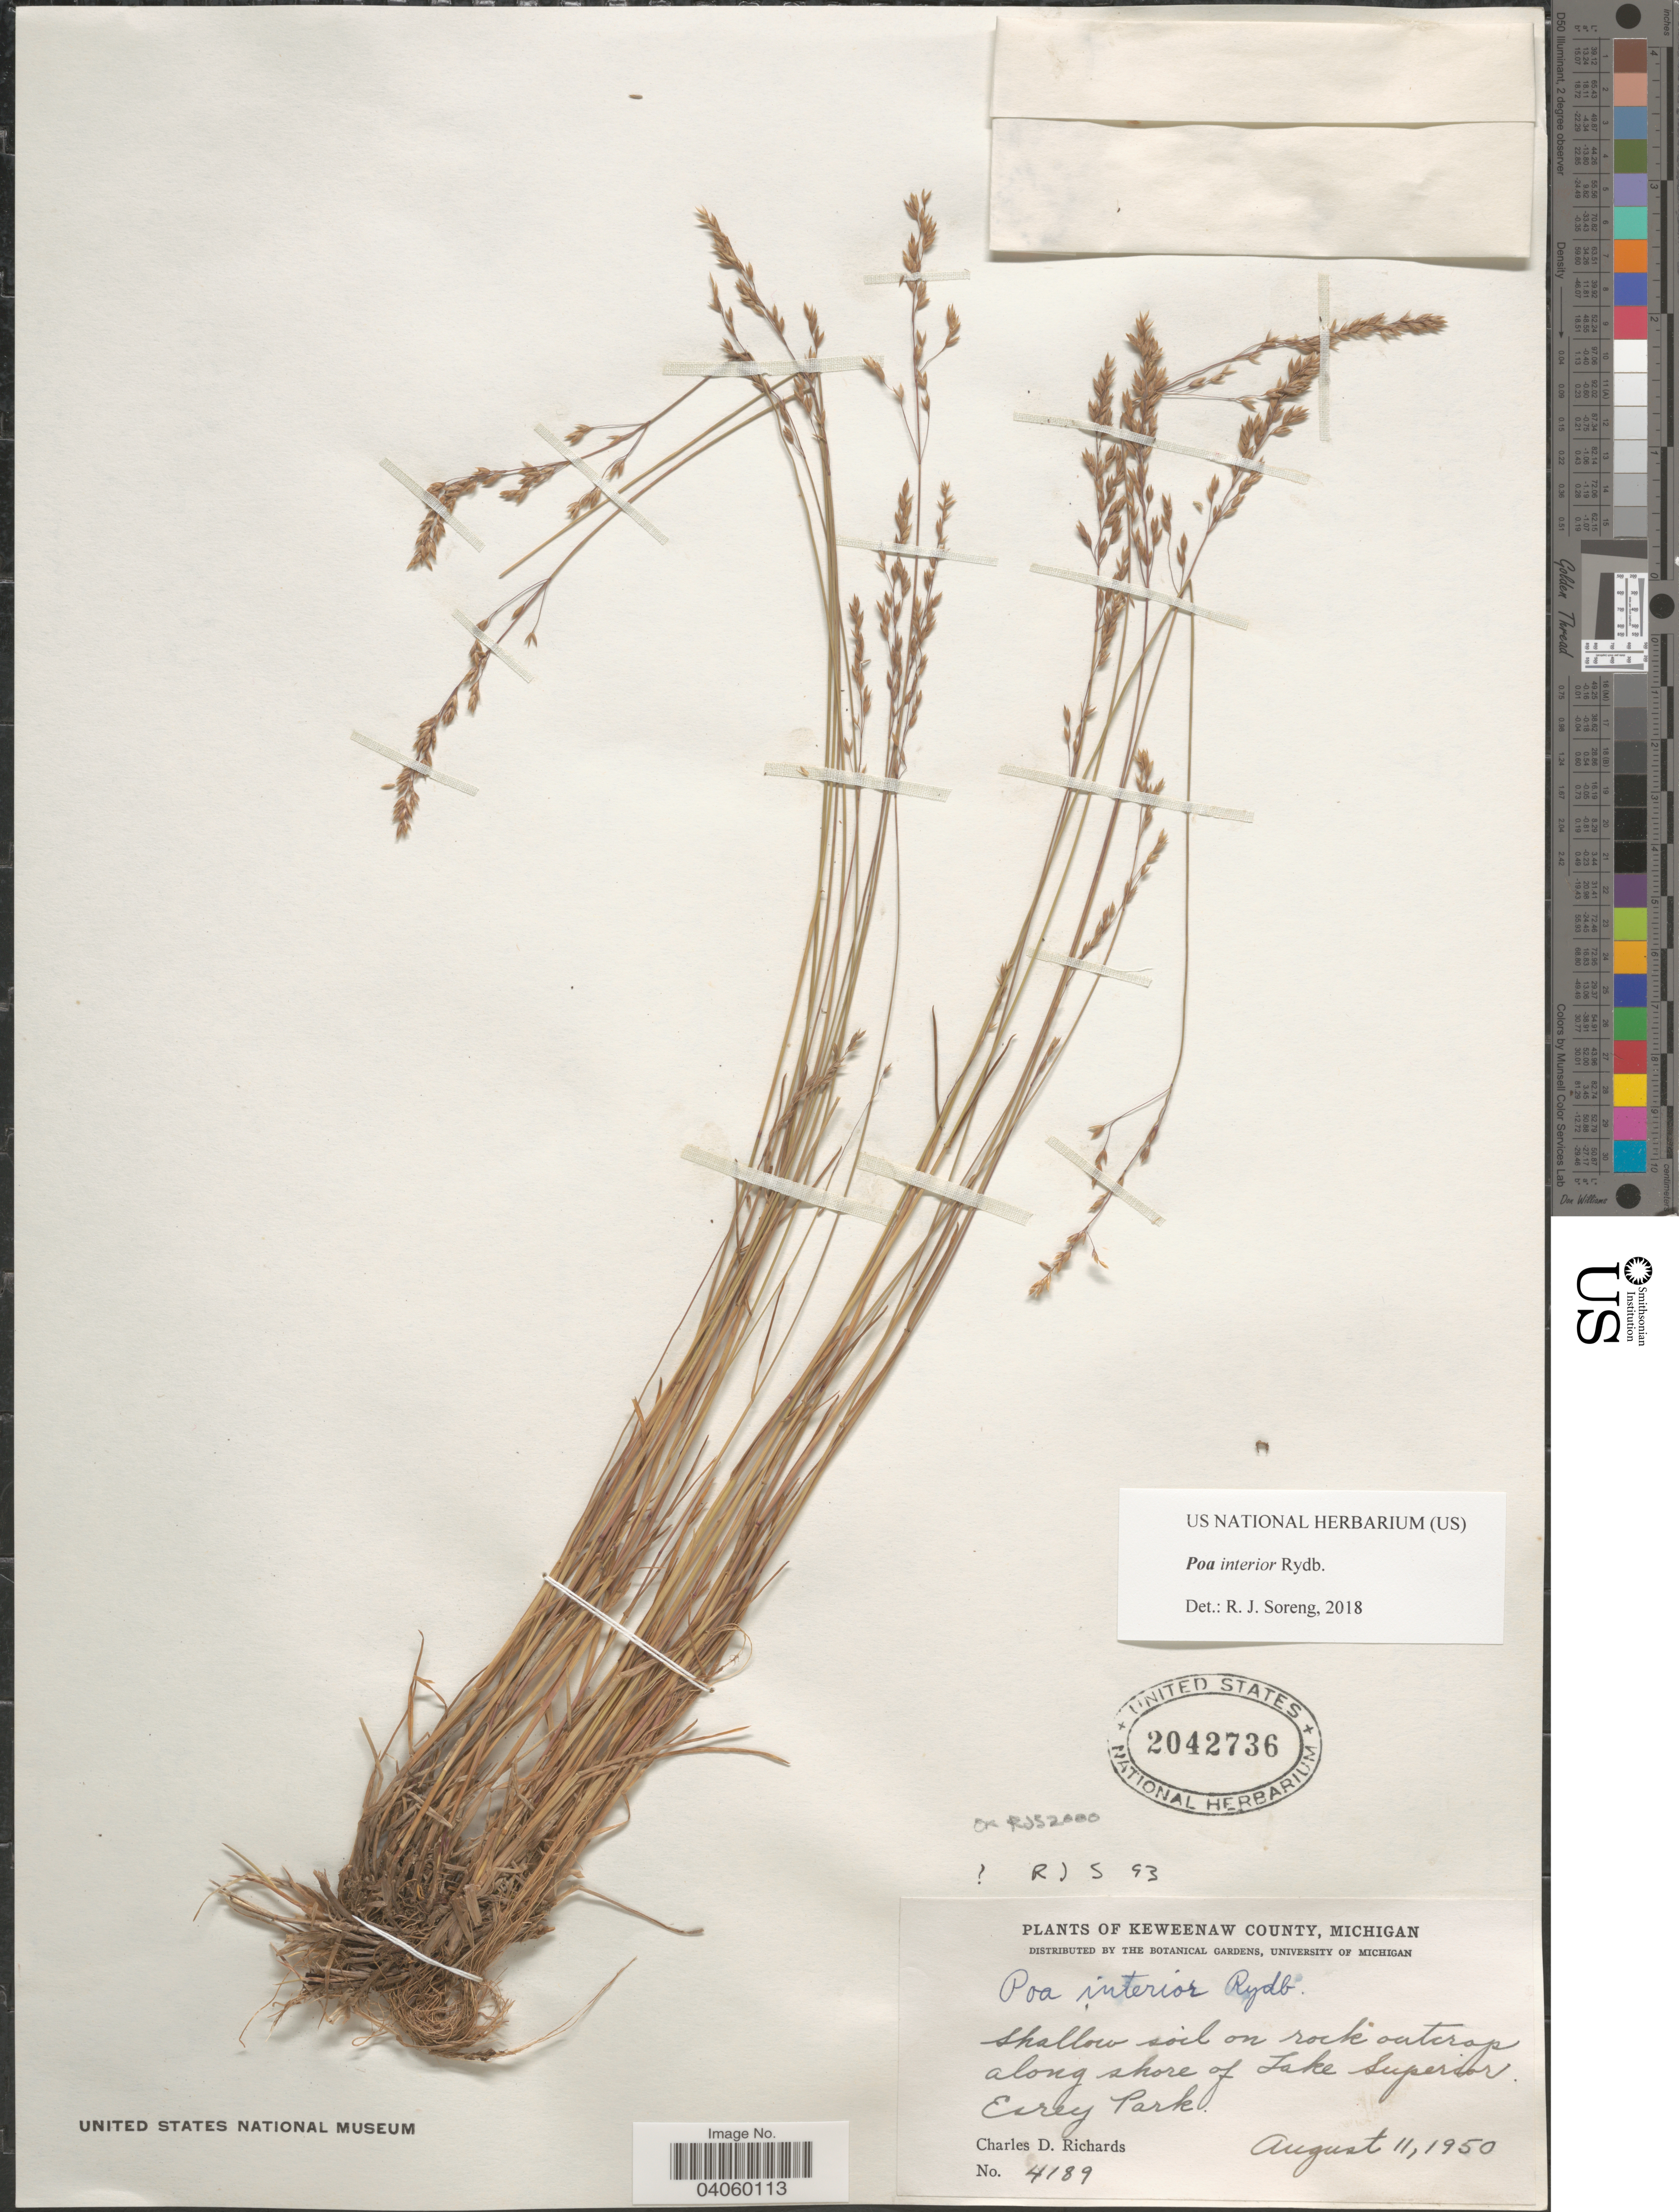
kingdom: Plantae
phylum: Tracheophyta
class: Liliopsida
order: Poales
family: Poaceae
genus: Poa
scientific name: Poa glauca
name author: Vahl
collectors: C. Richards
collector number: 4189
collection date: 1950-08-11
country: United States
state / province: Michigan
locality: Keweenaw County. Along shore of Lake Superior. Earey Park.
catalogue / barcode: US 2042736